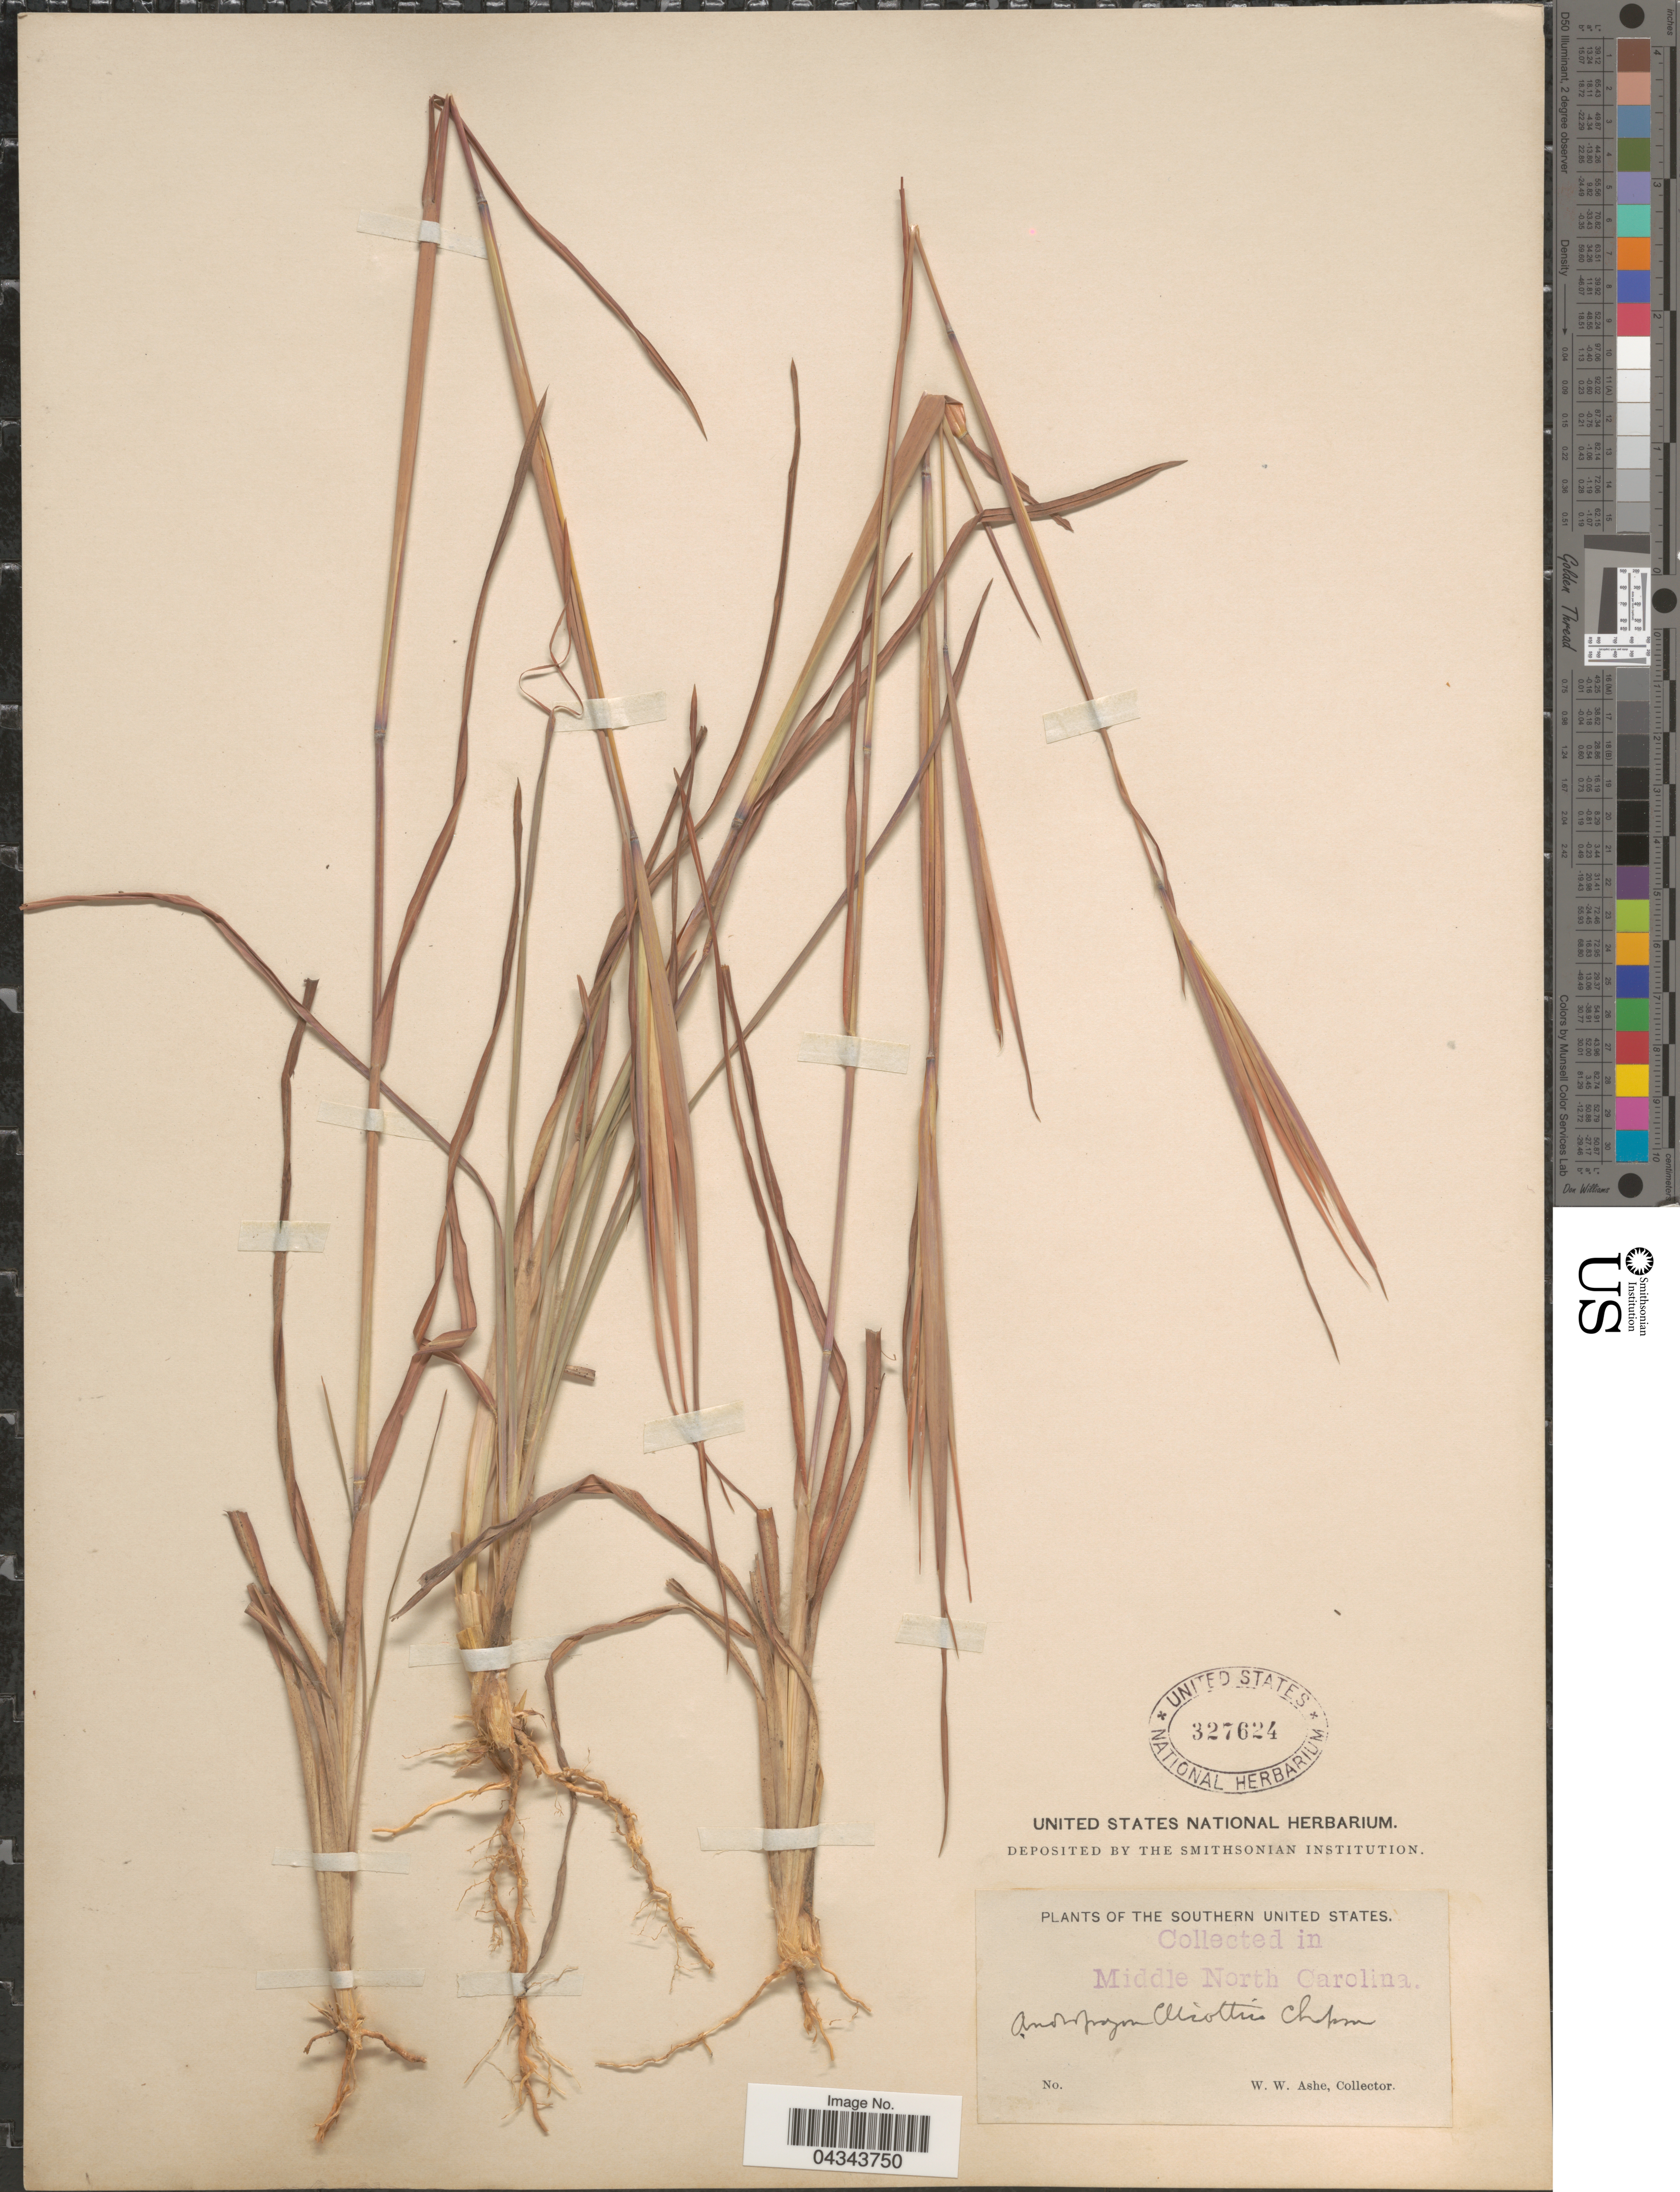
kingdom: Plantae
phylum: Tracheophyta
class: Liliopsida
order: Poales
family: Poaceae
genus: Andropogon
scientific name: Andropogon ternarius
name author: Michx.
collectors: W. W. Ashe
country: United States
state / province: North Carolina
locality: The Southern United States. Middle North Carolina.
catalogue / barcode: US 327624